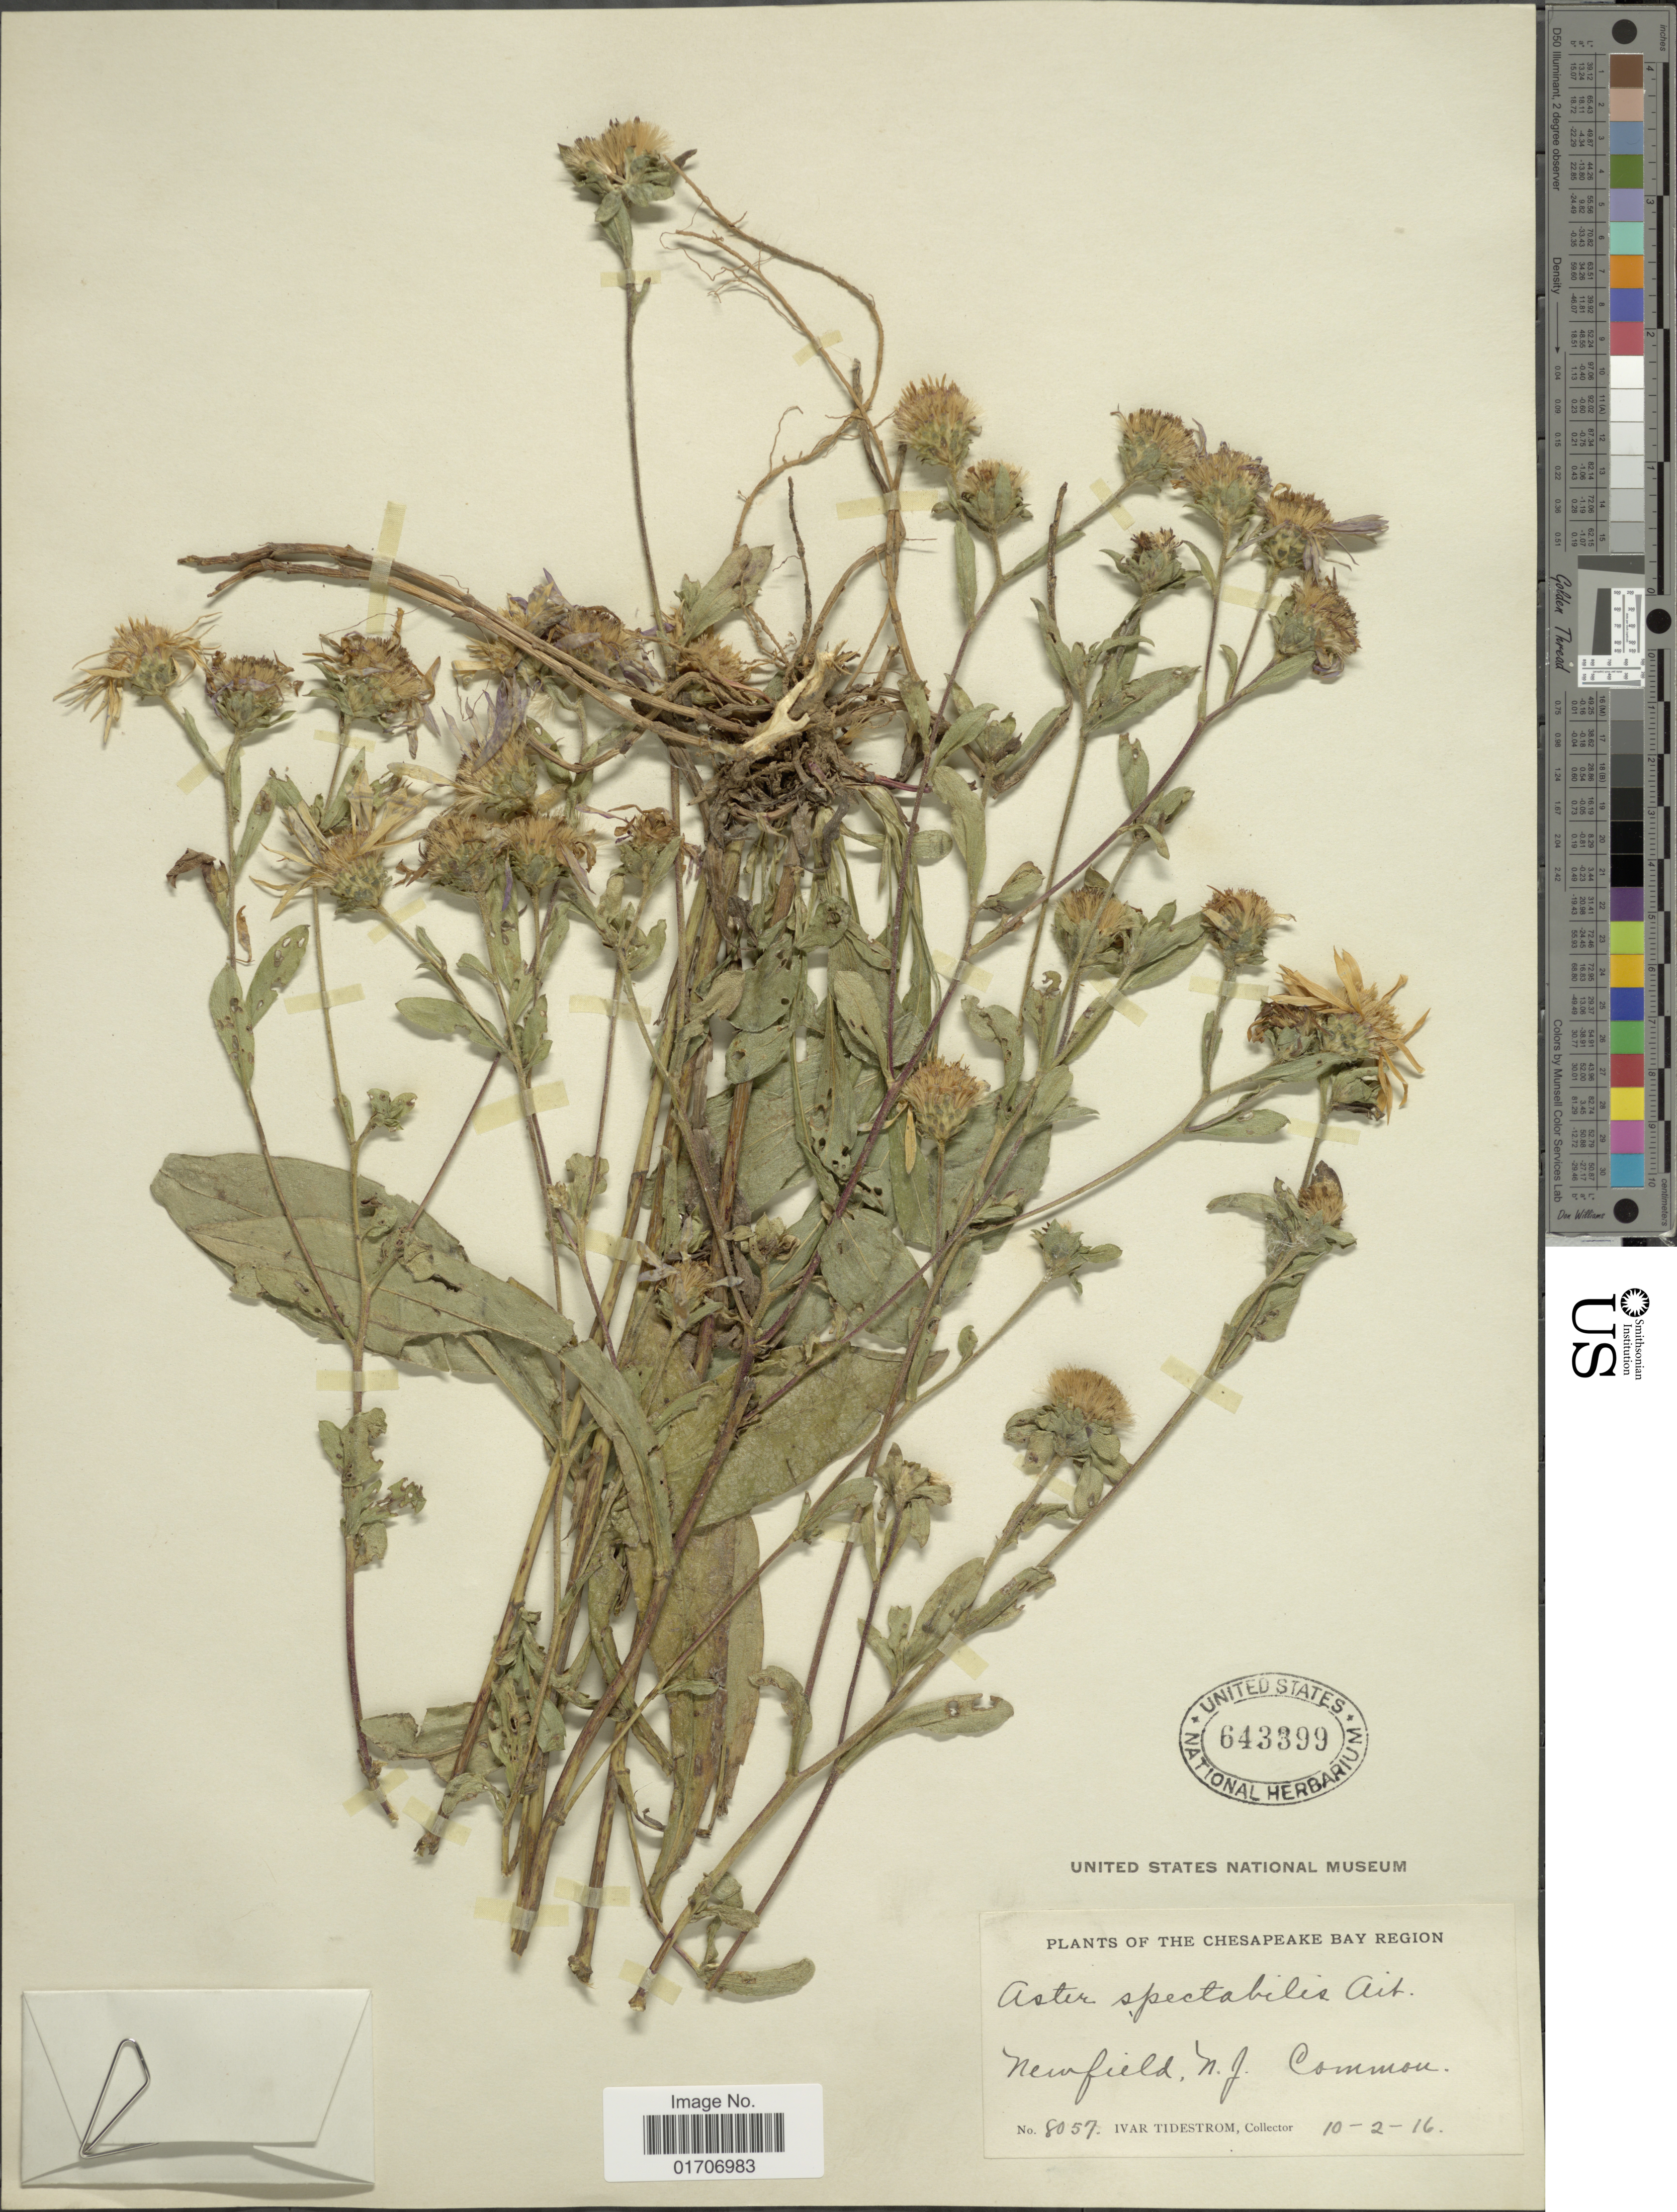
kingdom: Plantae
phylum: Tracheophyta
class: Magnoliopsida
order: Asterales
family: Asteraceae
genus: Eurybia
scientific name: Eurybia spectabilis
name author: (Aiton) G.L. Nesom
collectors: I. F. Tidestrom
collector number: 8057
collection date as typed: Transcribed d/m/y: 2/10/16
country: United States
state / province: New Jersey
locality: Newfield,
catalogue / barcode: US 643399